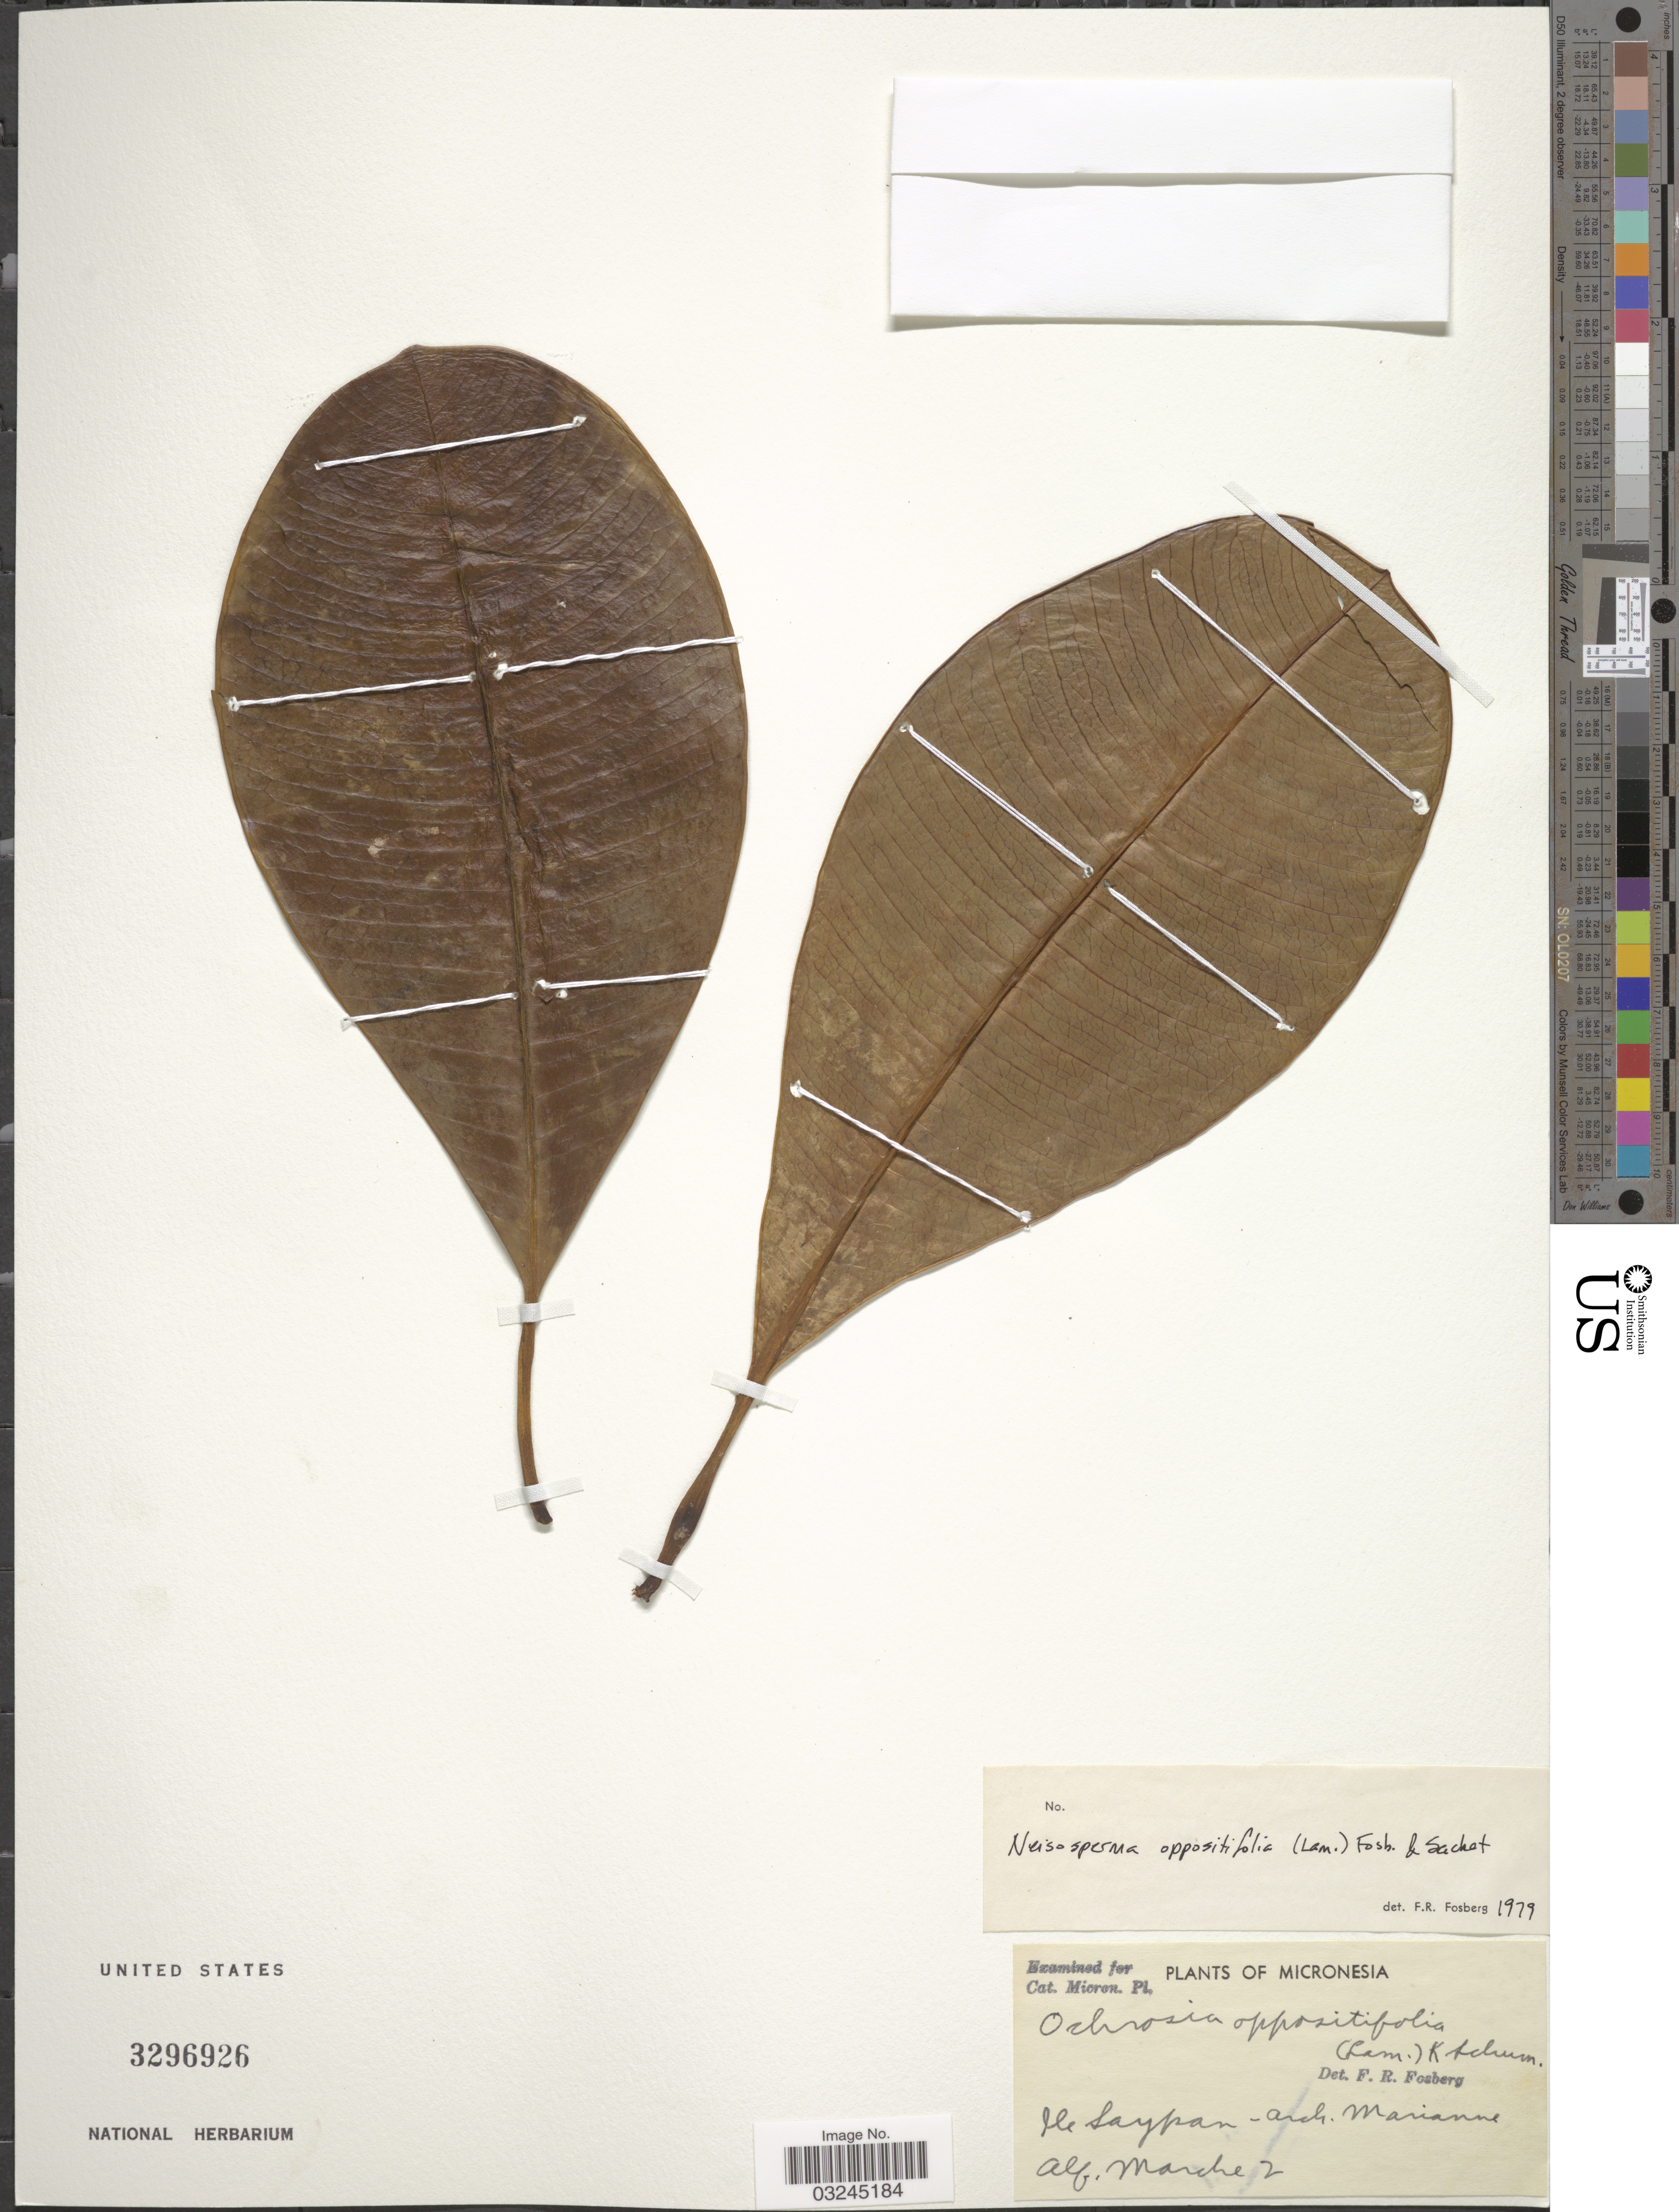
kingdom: Plantae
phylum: Tracheophyta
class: Magnoliopsida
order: Gentianales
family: Apocynaceae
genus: Ochrosia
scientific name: Ochrosia oppositifolia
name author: (Lam.) K. Schum.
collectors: A. Marche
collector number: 2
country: Northern Mariana Islands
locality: Micronesia. Ile Saypan-Arch. Marianne.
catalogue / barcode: US 3296926